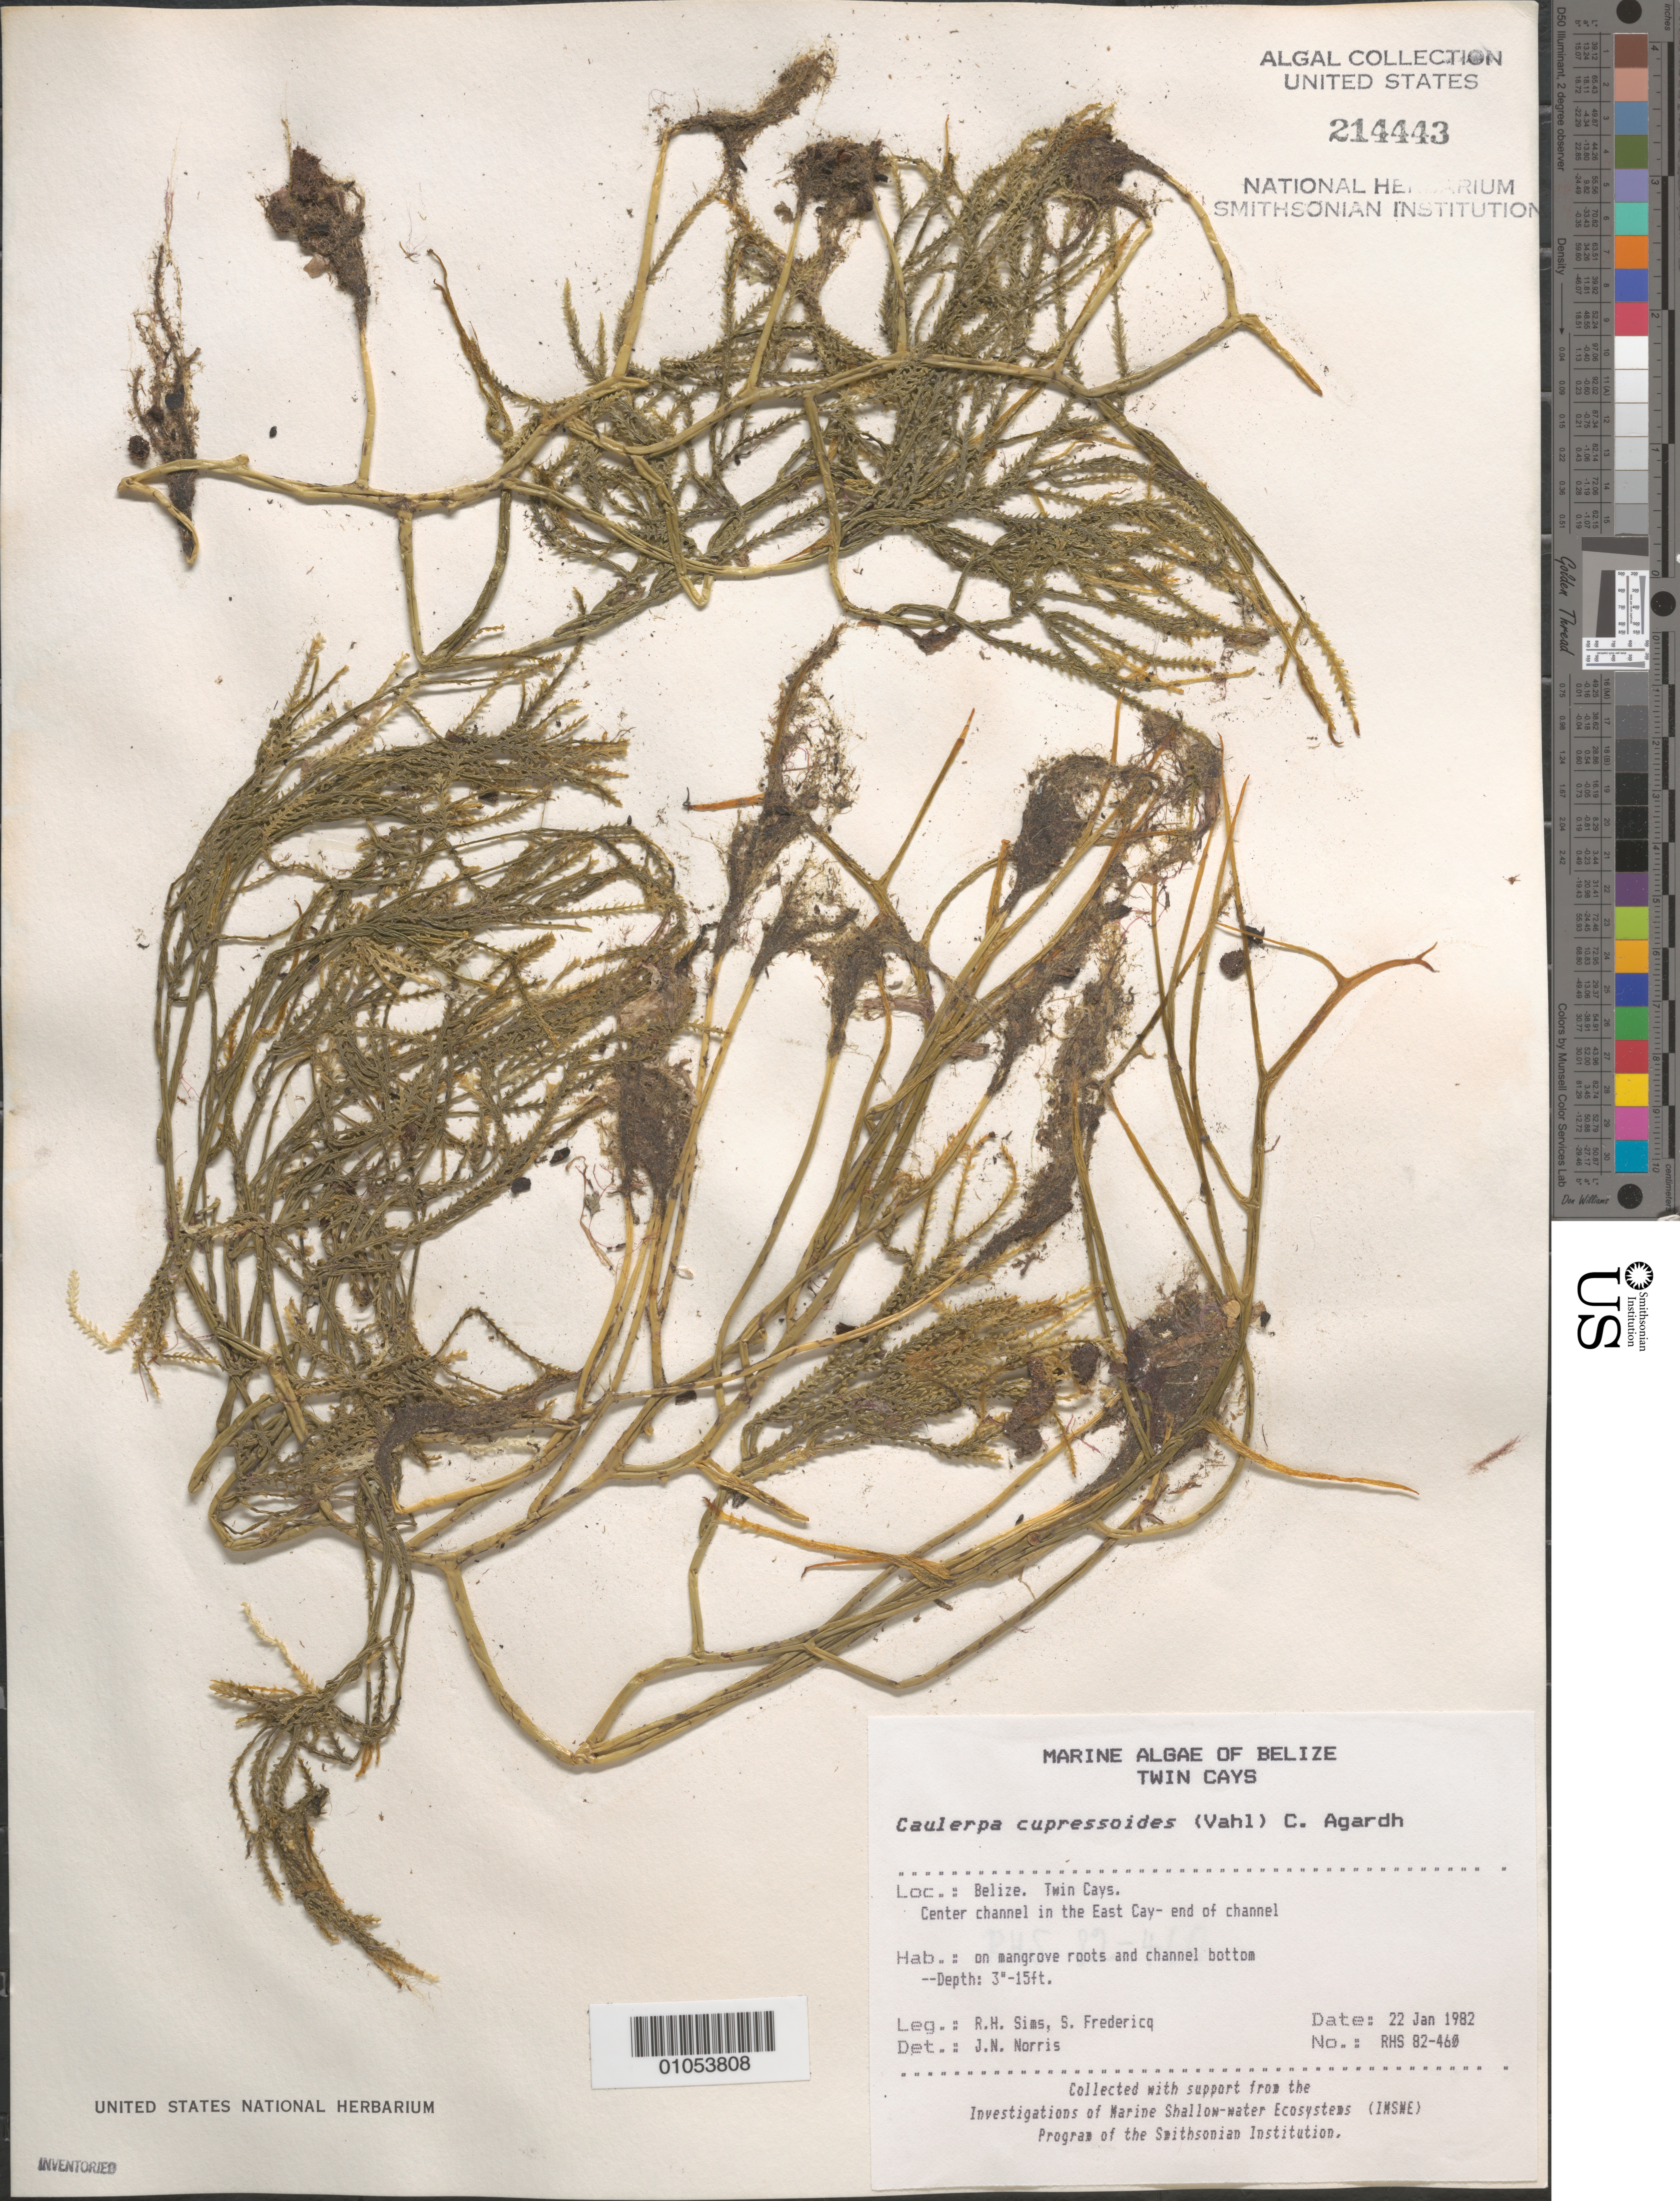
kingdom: Plantae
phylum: Chlorophyta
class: Ulvophyceae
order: Bryopsidales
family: Caulerpaceae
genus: Caulerpa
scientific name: Caulerpa cupressoides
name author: (Vahl) C. Agardh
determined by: Norris, James N.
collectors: R. H. Sims & S. Fredericq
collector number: RHS 82-460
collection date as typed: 22 Jan 1982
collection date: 1982-01-22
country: Belize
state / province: Stann Creek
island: Twin Cays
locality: Center channel in the East Cay end of channel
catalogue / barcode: US 214443